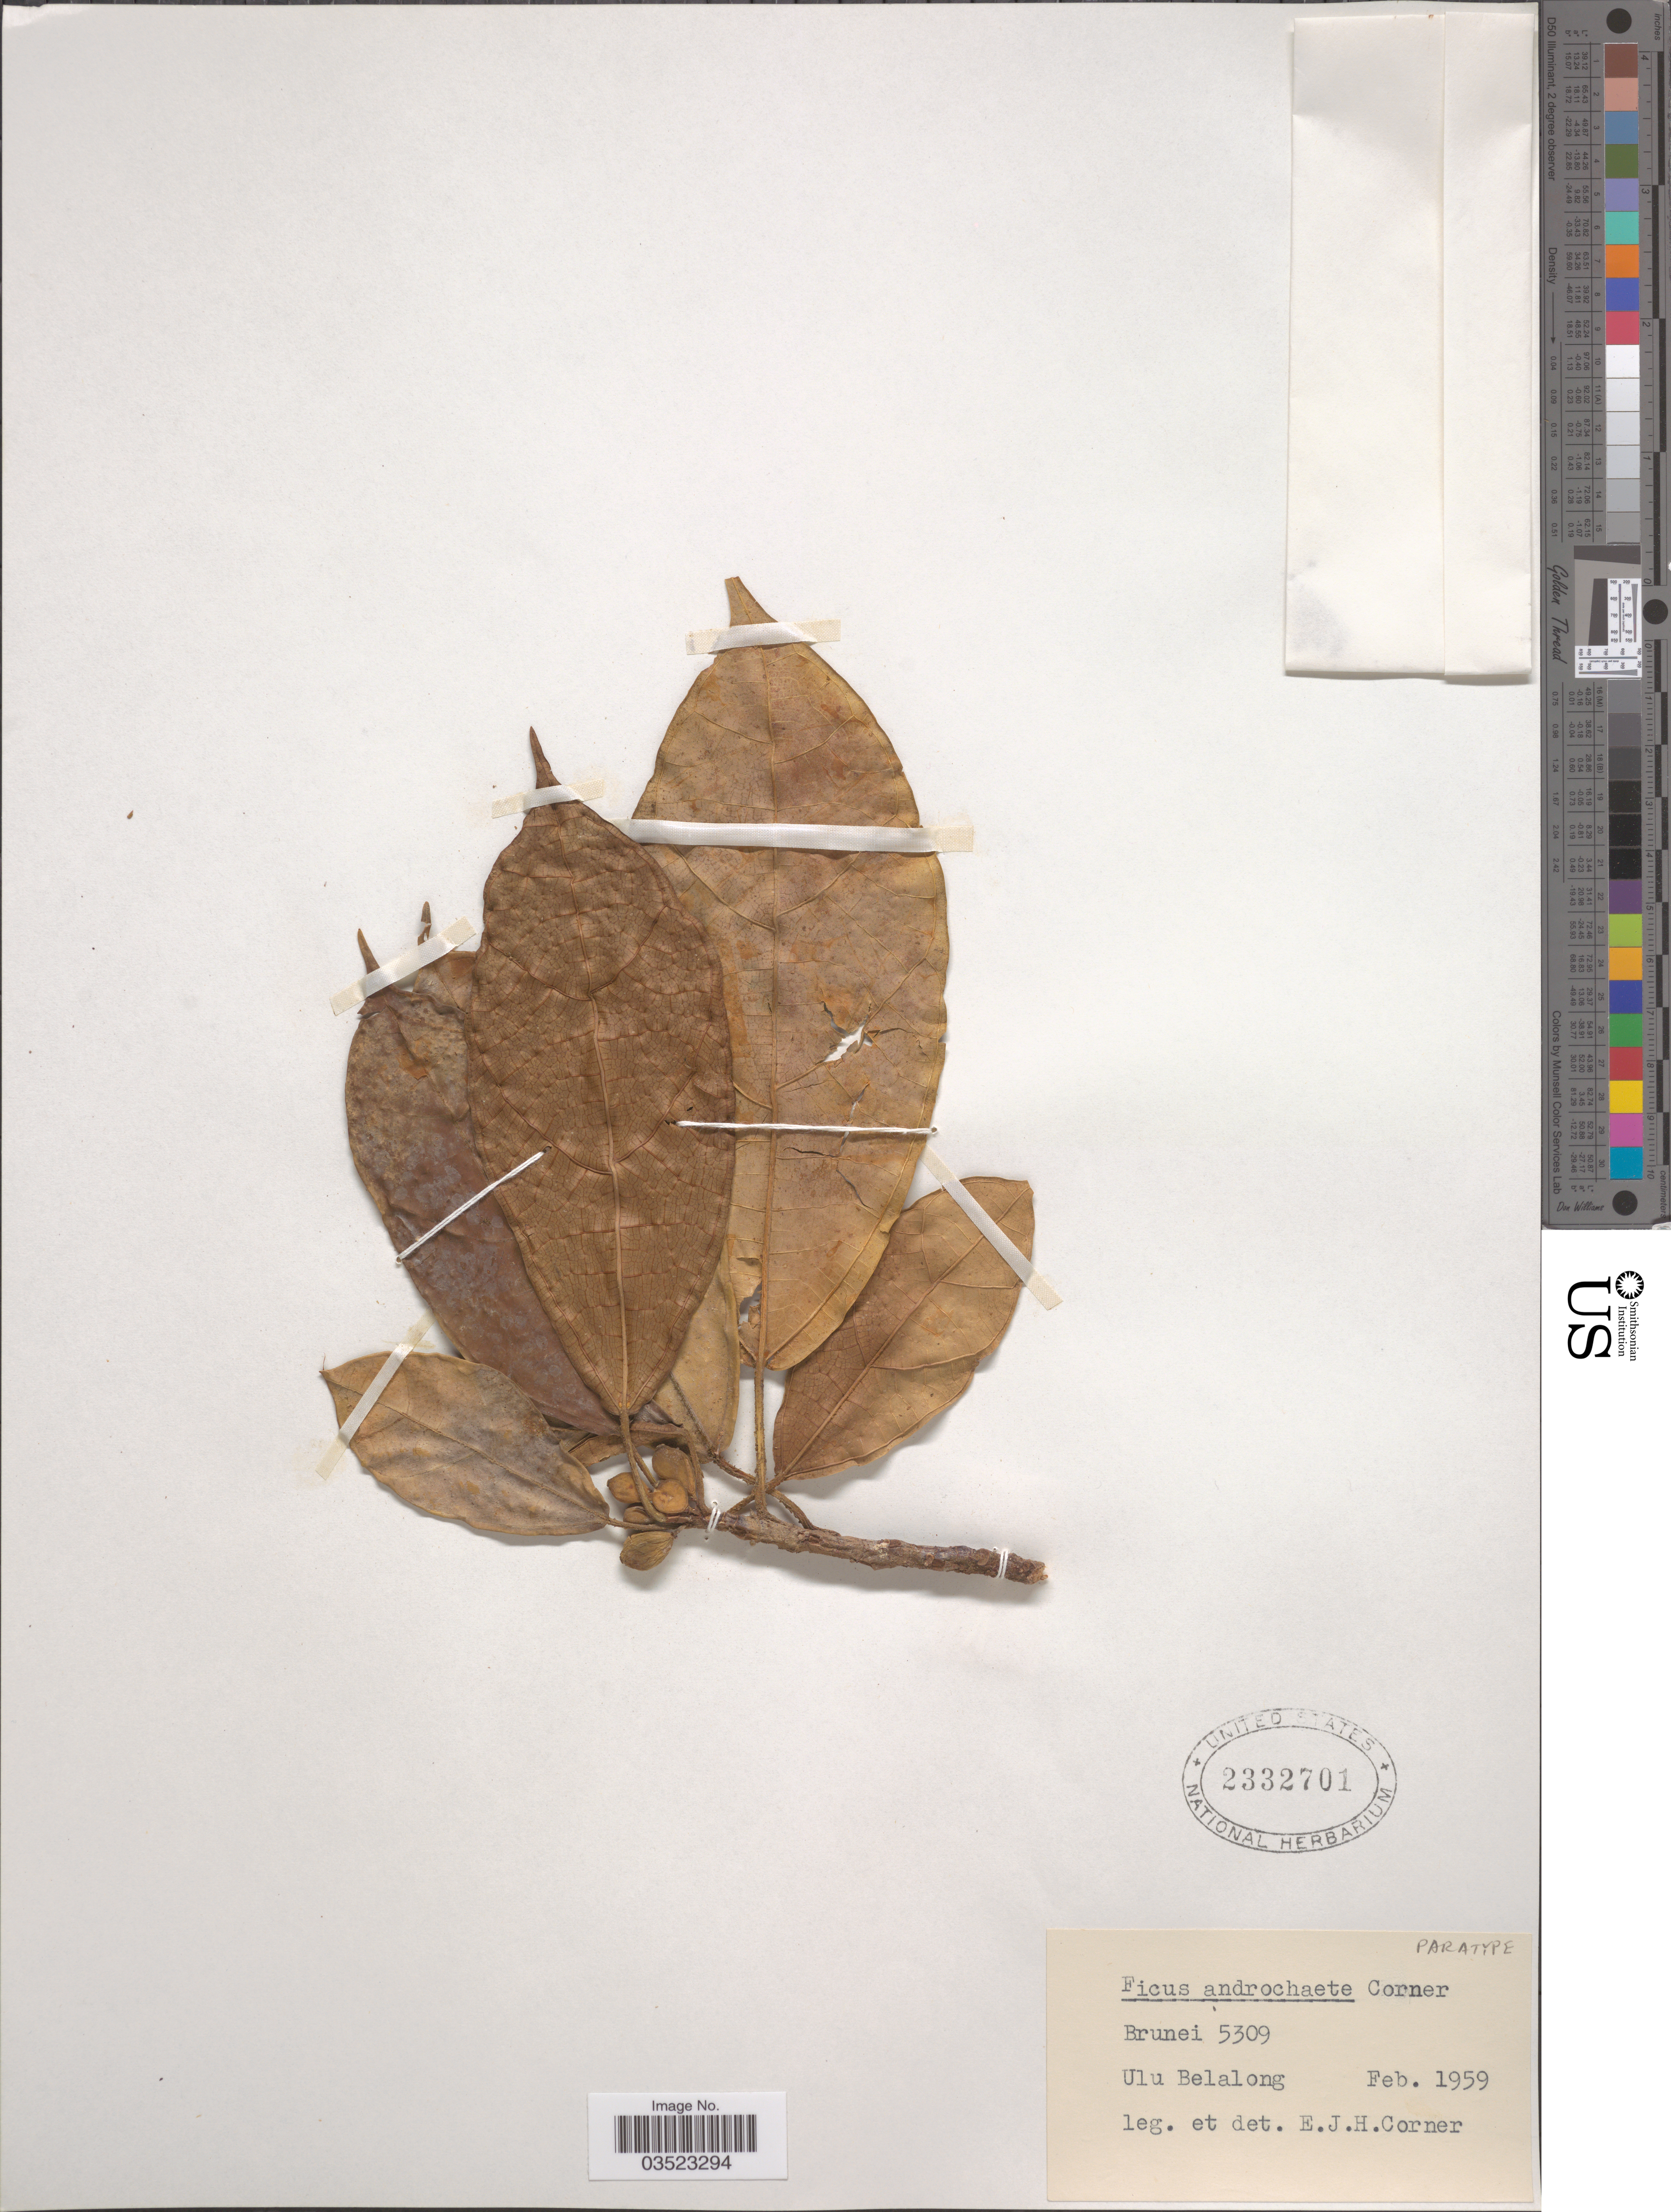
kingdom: Plantae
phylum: Tracheophyta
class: Magnoliopsida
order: Rosales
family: Moraceae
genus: Ficus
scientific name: Ficus androchaete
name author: Corner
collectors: E. Corner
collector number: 5309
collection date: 1959-02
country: Brunei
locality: Ulu Belalong.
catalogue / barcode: US 2332701